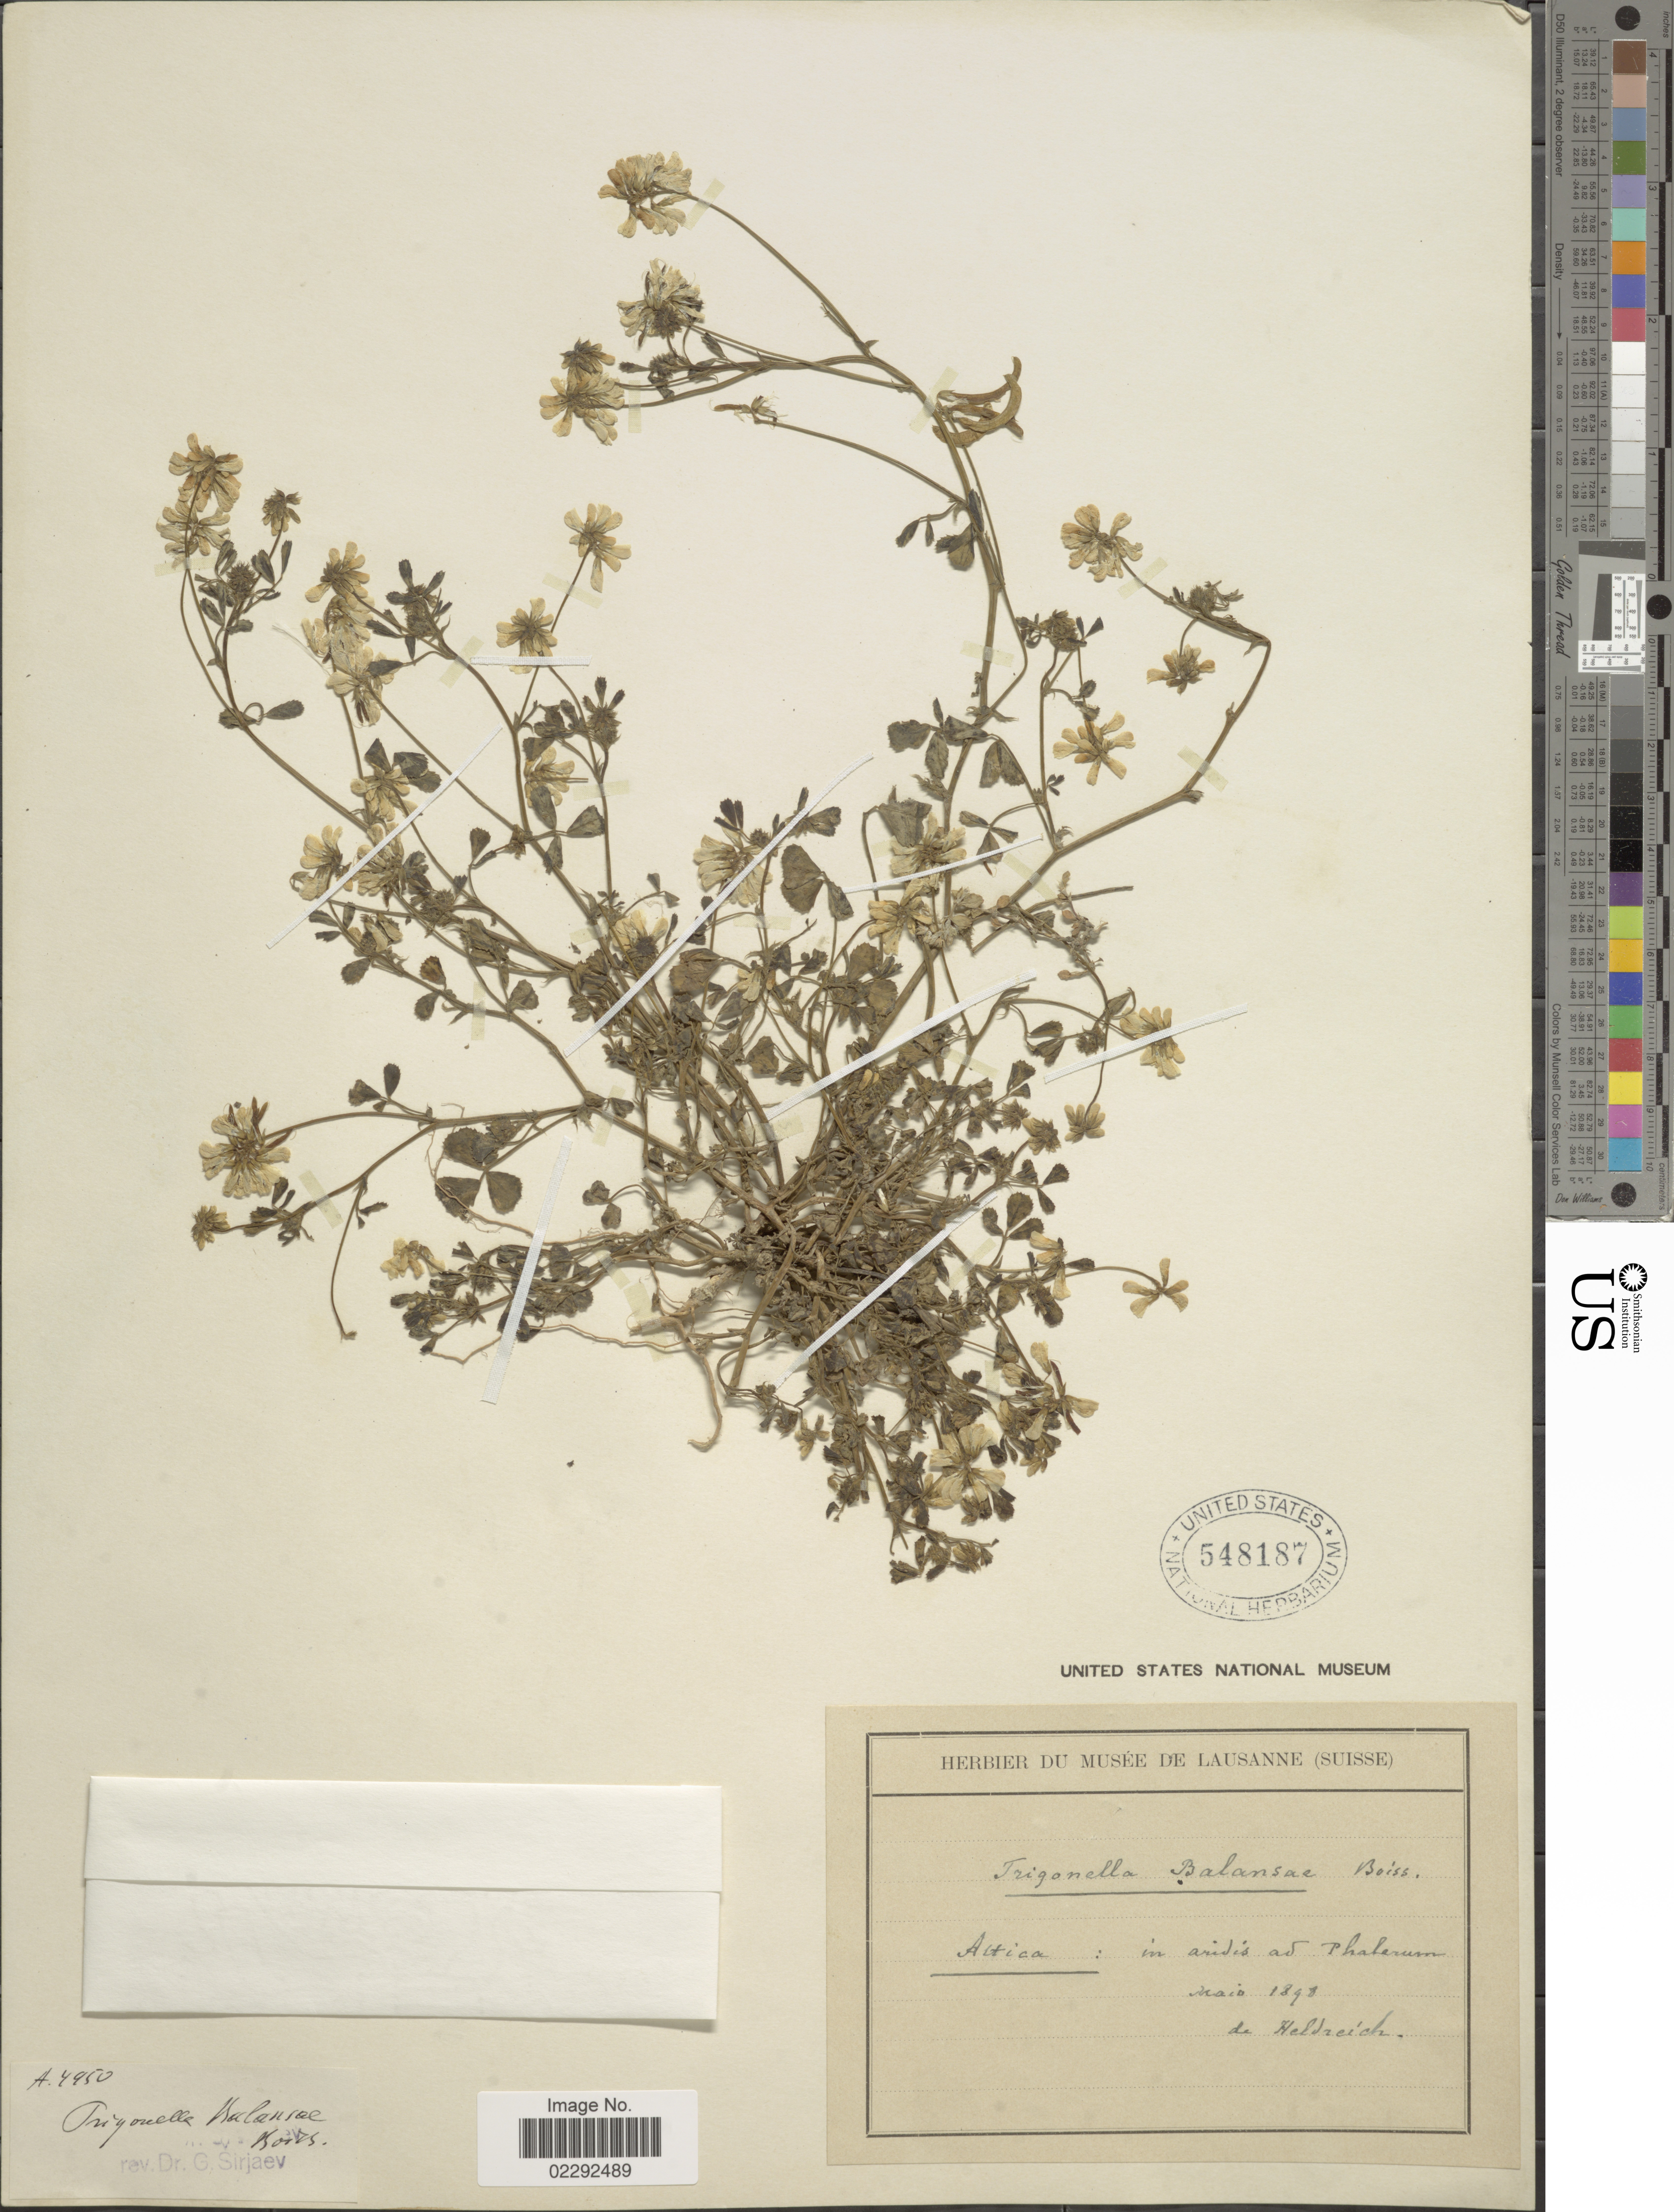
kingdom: Plantae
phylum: Tracheophyta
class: Magnoliopsida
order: Fabales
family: Fabaceae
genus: Trigonella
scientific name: Trigonella balansae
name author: Boiss. & Reut.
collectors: -. De Heldreich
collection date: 1893-05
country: Greece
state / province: Attica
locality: Phalerum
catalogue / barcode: US 548187